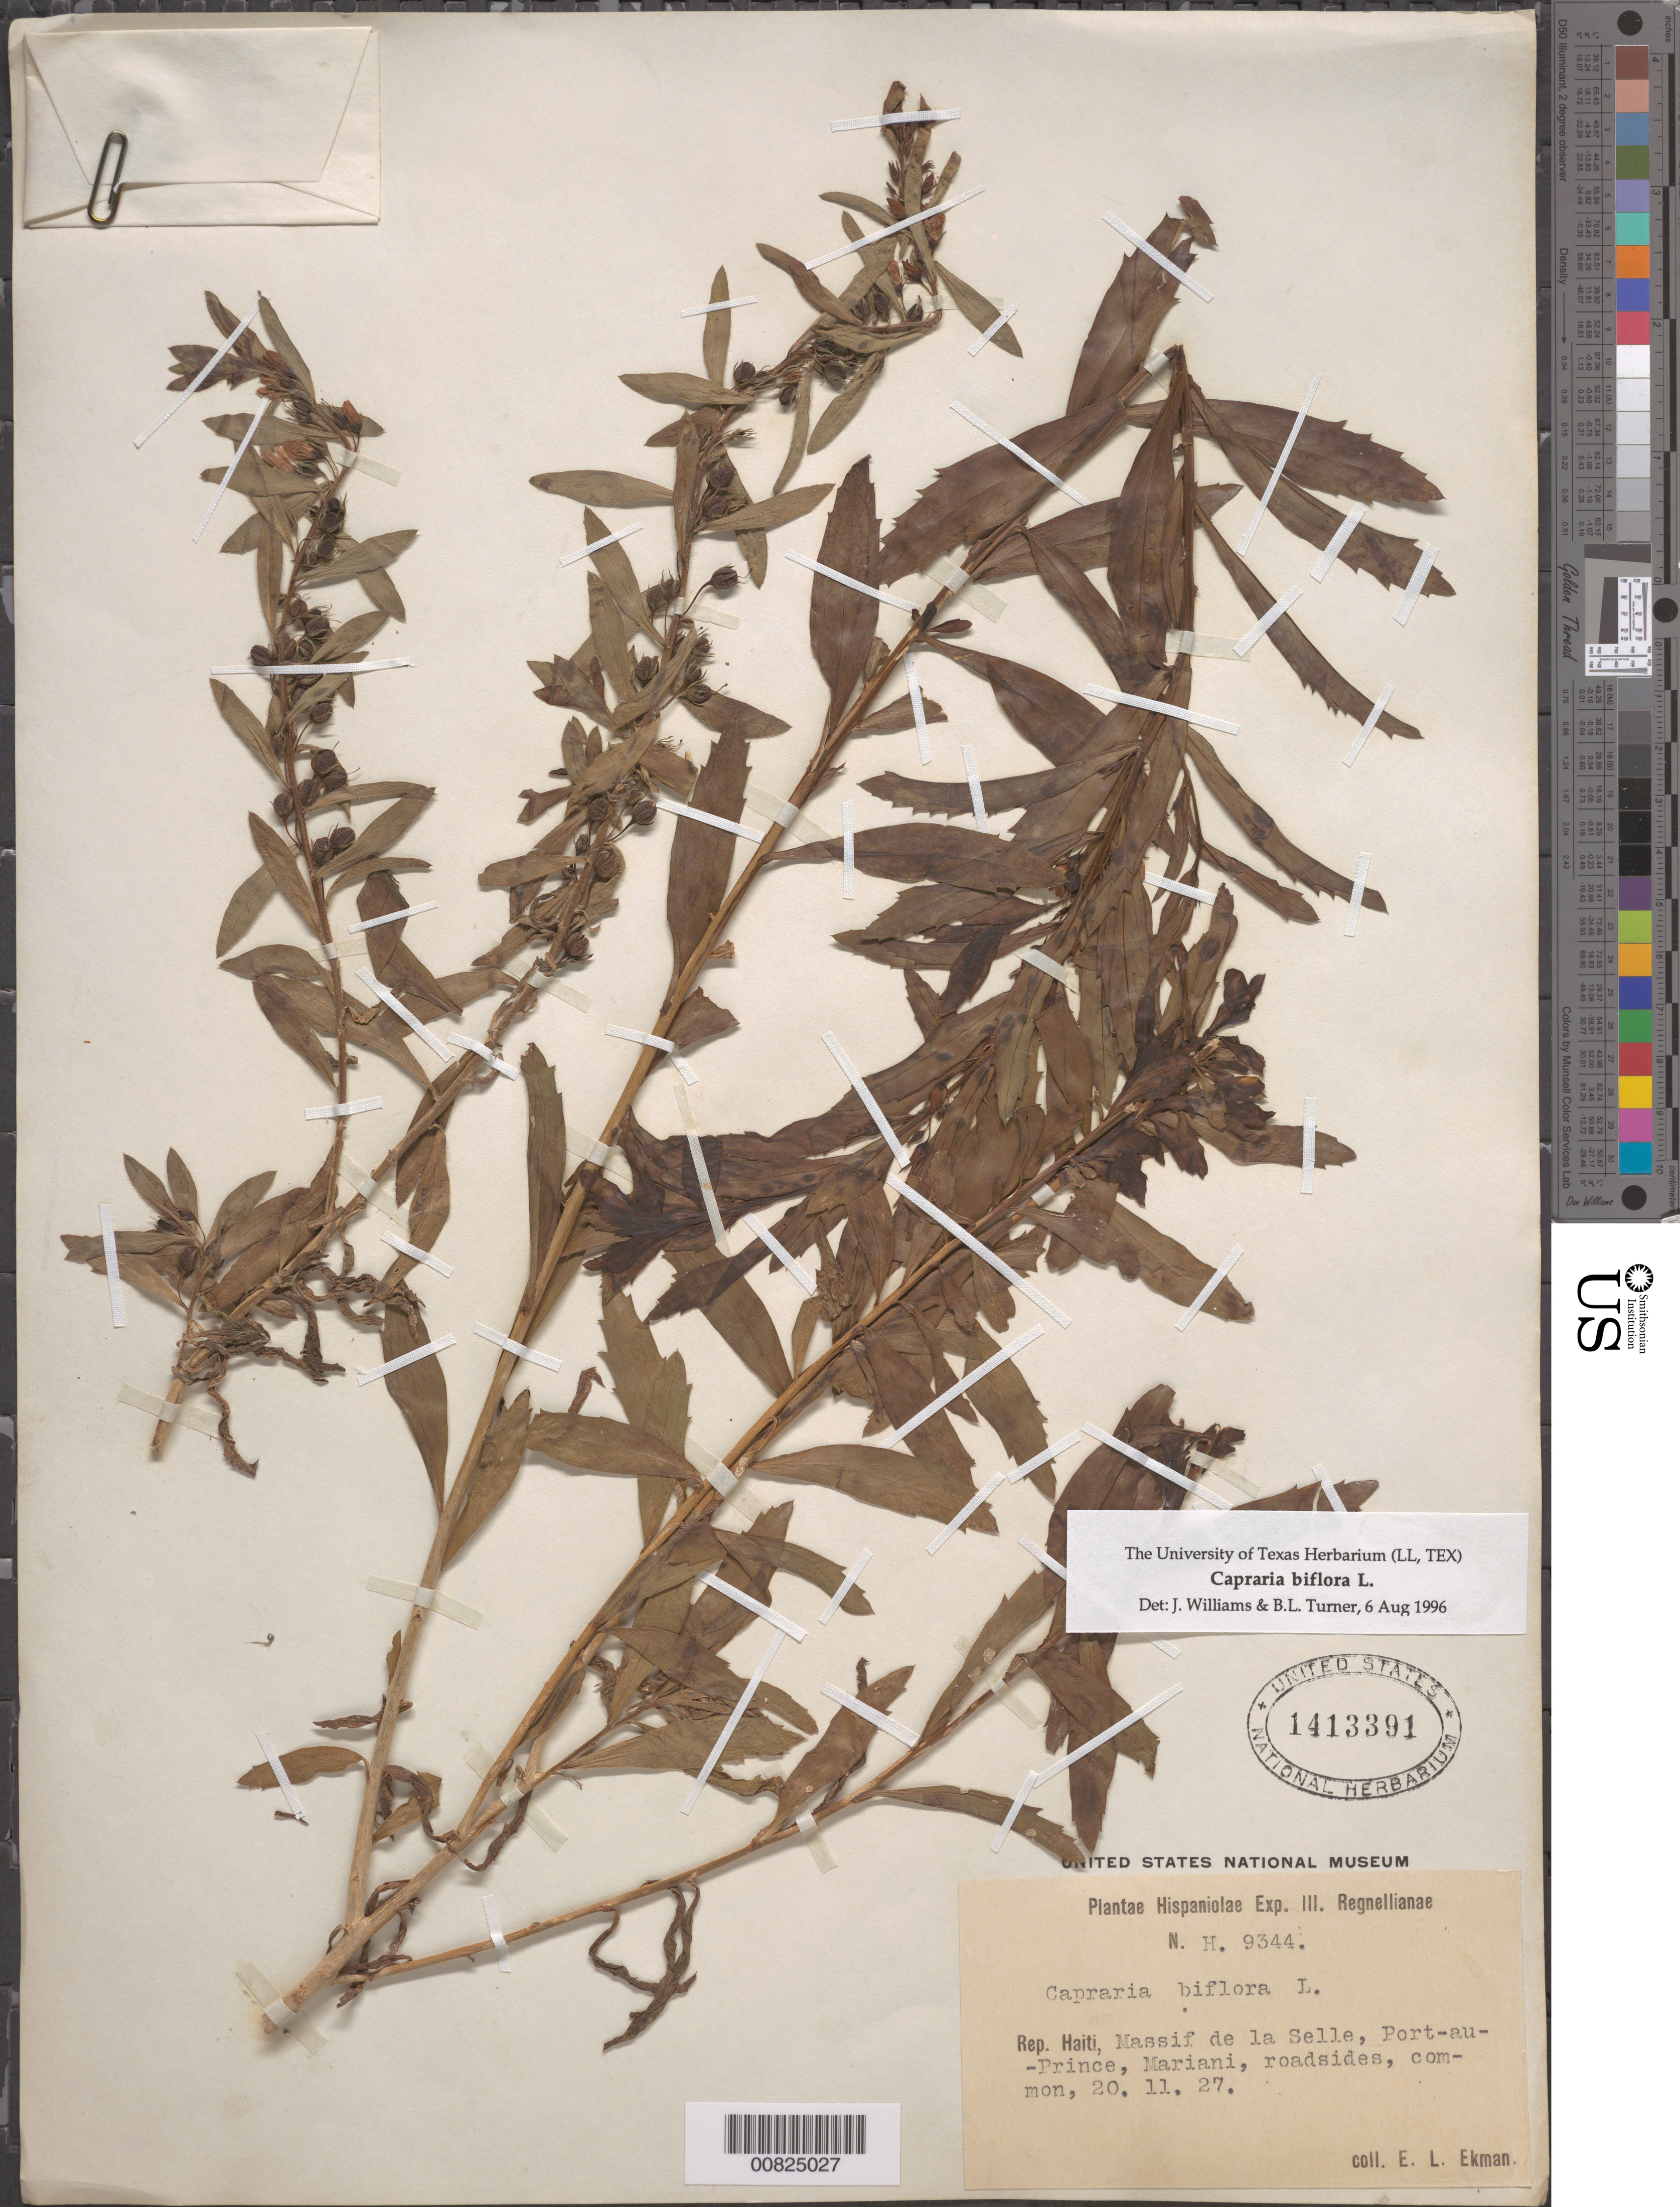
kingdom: Plantae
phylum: Tracheophyta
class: Magnoliopsida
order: Lamiales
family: Scrophulariaceae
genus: Capraria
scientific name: Capraria biflora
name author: L.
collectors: E. L. Ekman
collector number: H 9344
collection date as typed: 20 Nov 1927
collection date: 1927-11-20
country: Haiti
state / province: Ouest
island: Hispaniola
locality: Massif de la Selle, Port-au-Prince, Mariani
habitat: Roadside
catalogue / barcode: US 1413391